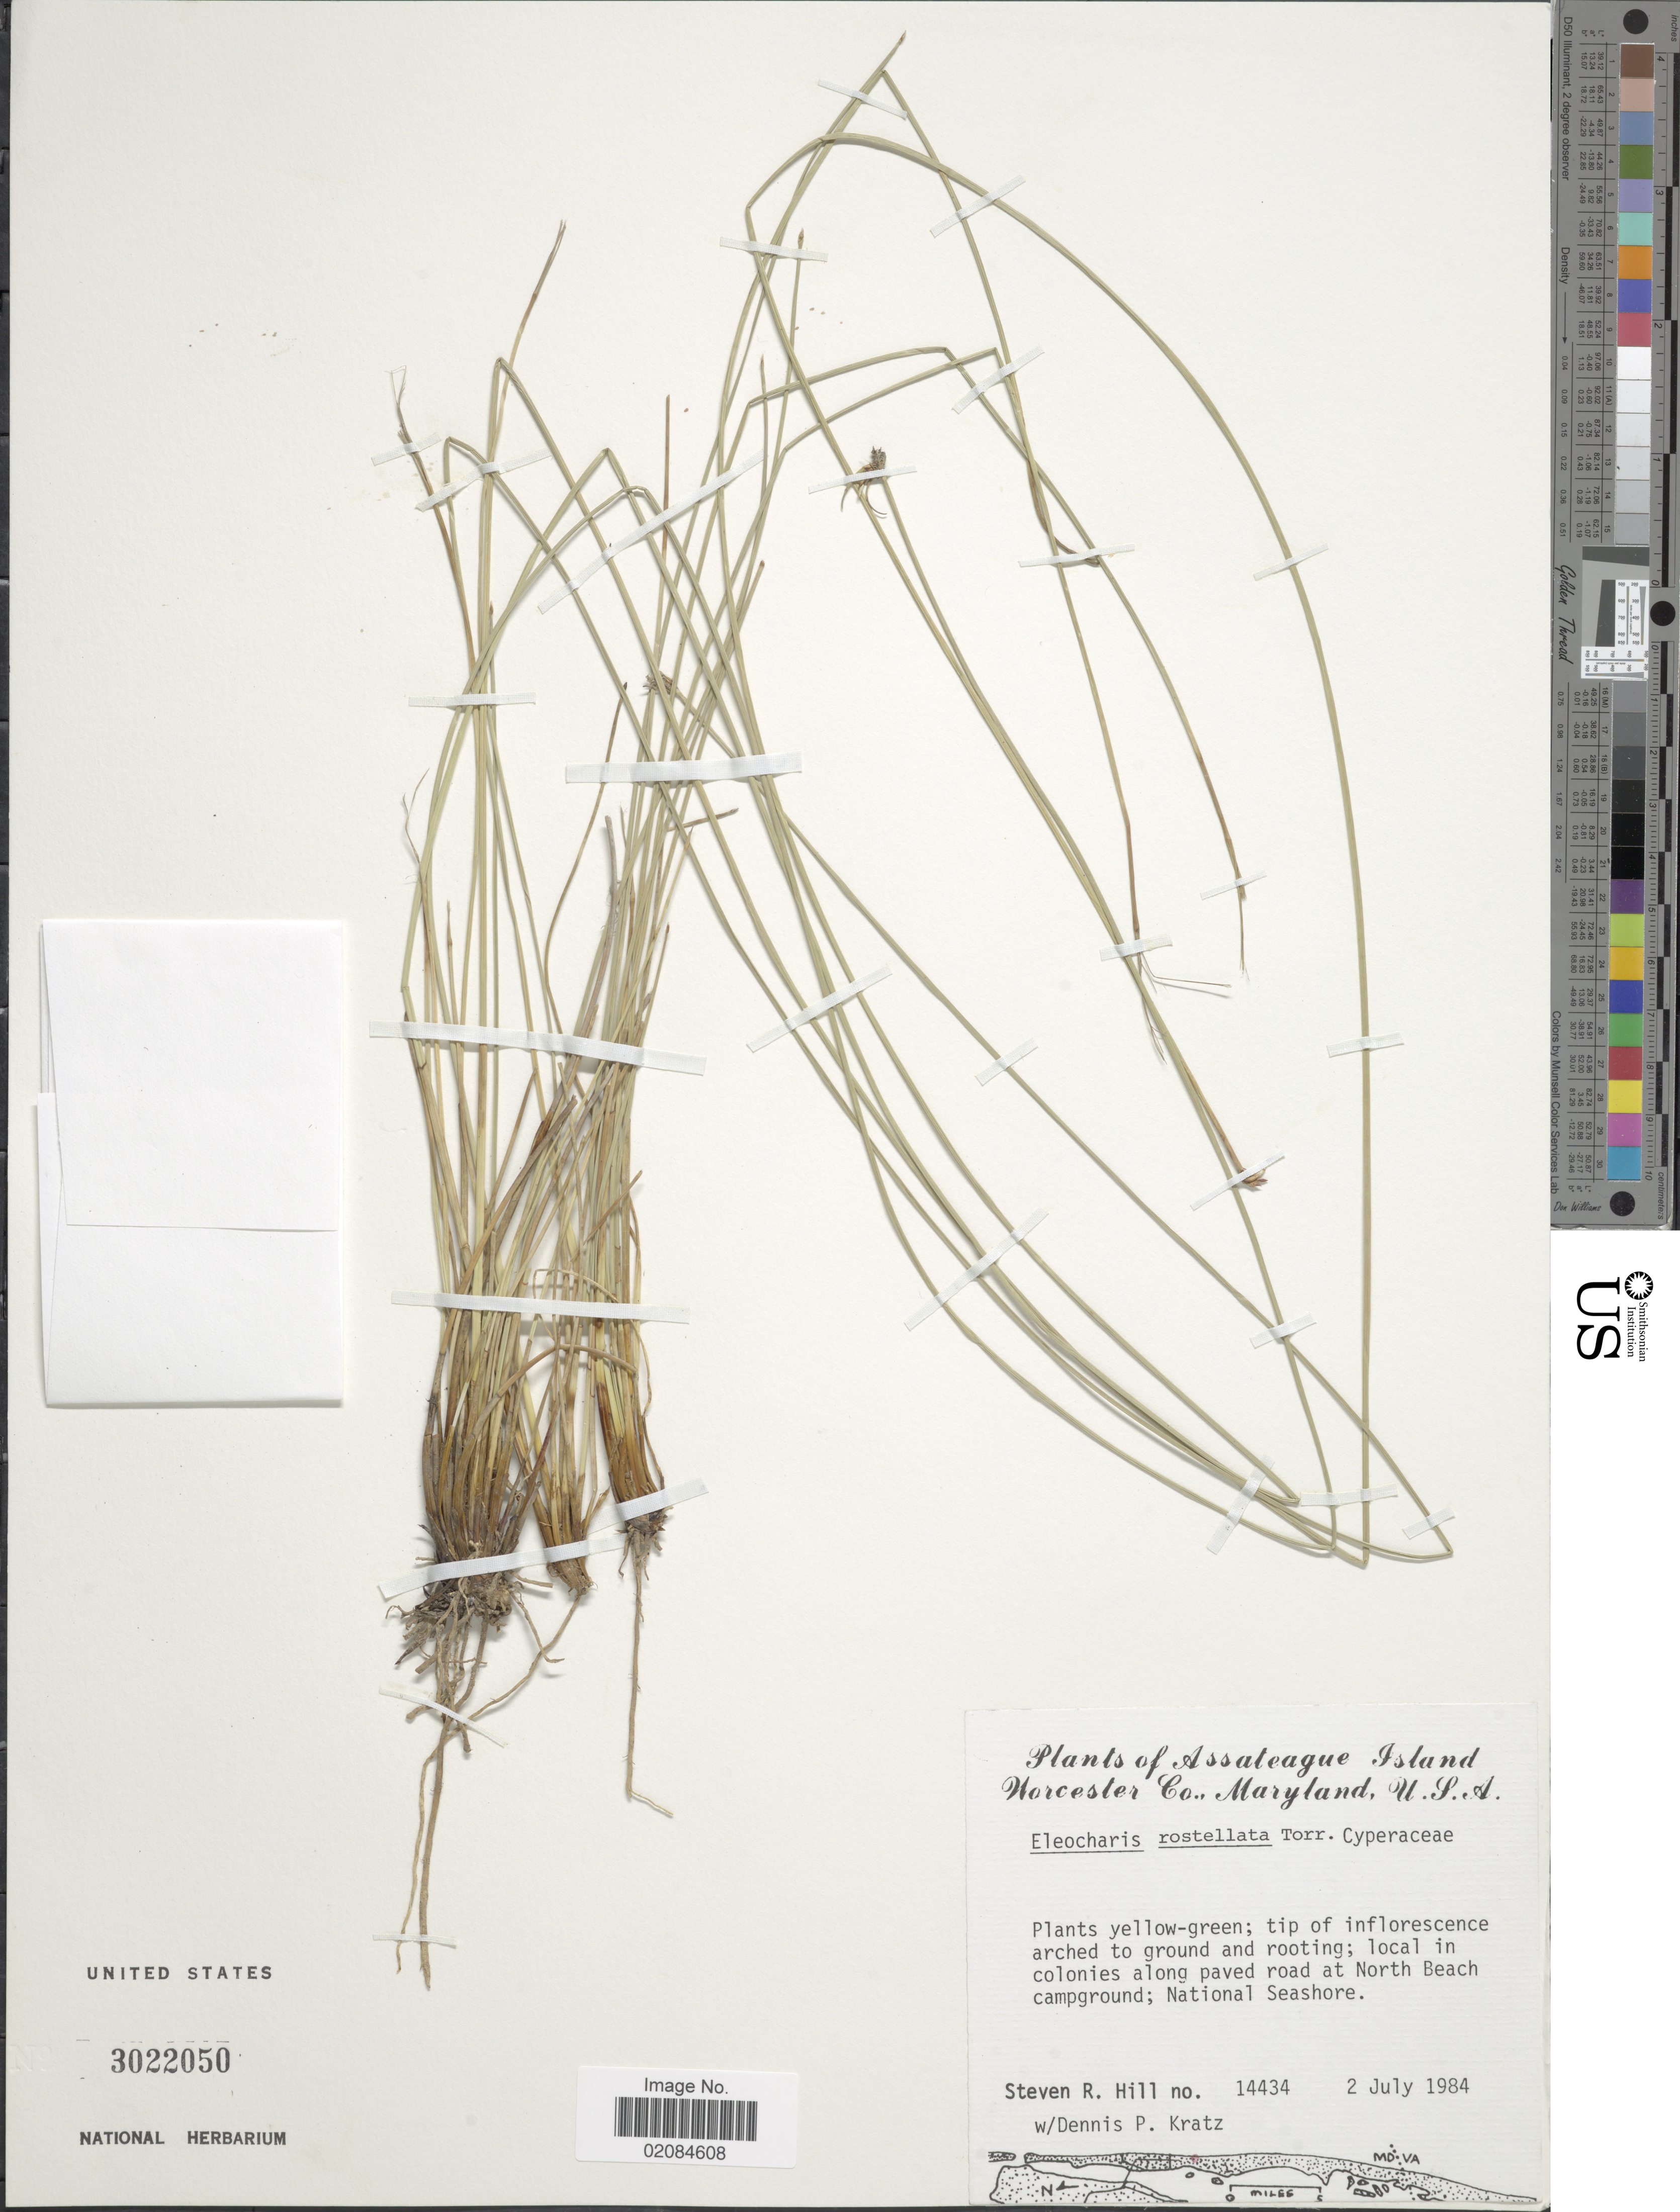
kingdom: Plantae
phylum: Tracheophyta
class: Liliopsida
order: Poales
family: Cyperaceae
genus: Eleocharis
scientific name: Eleocharis rostellata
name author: (Torr.) Torr.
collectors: S. R. Hill & D. Kratz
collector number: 14434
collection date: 1984-07-01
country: United States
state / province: Maryland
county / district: Worcester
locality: Assateague Island Worcester Co., U.S.A. local in colonies along paved road at North Beach campground; National Seashore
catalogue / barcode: US 3022050